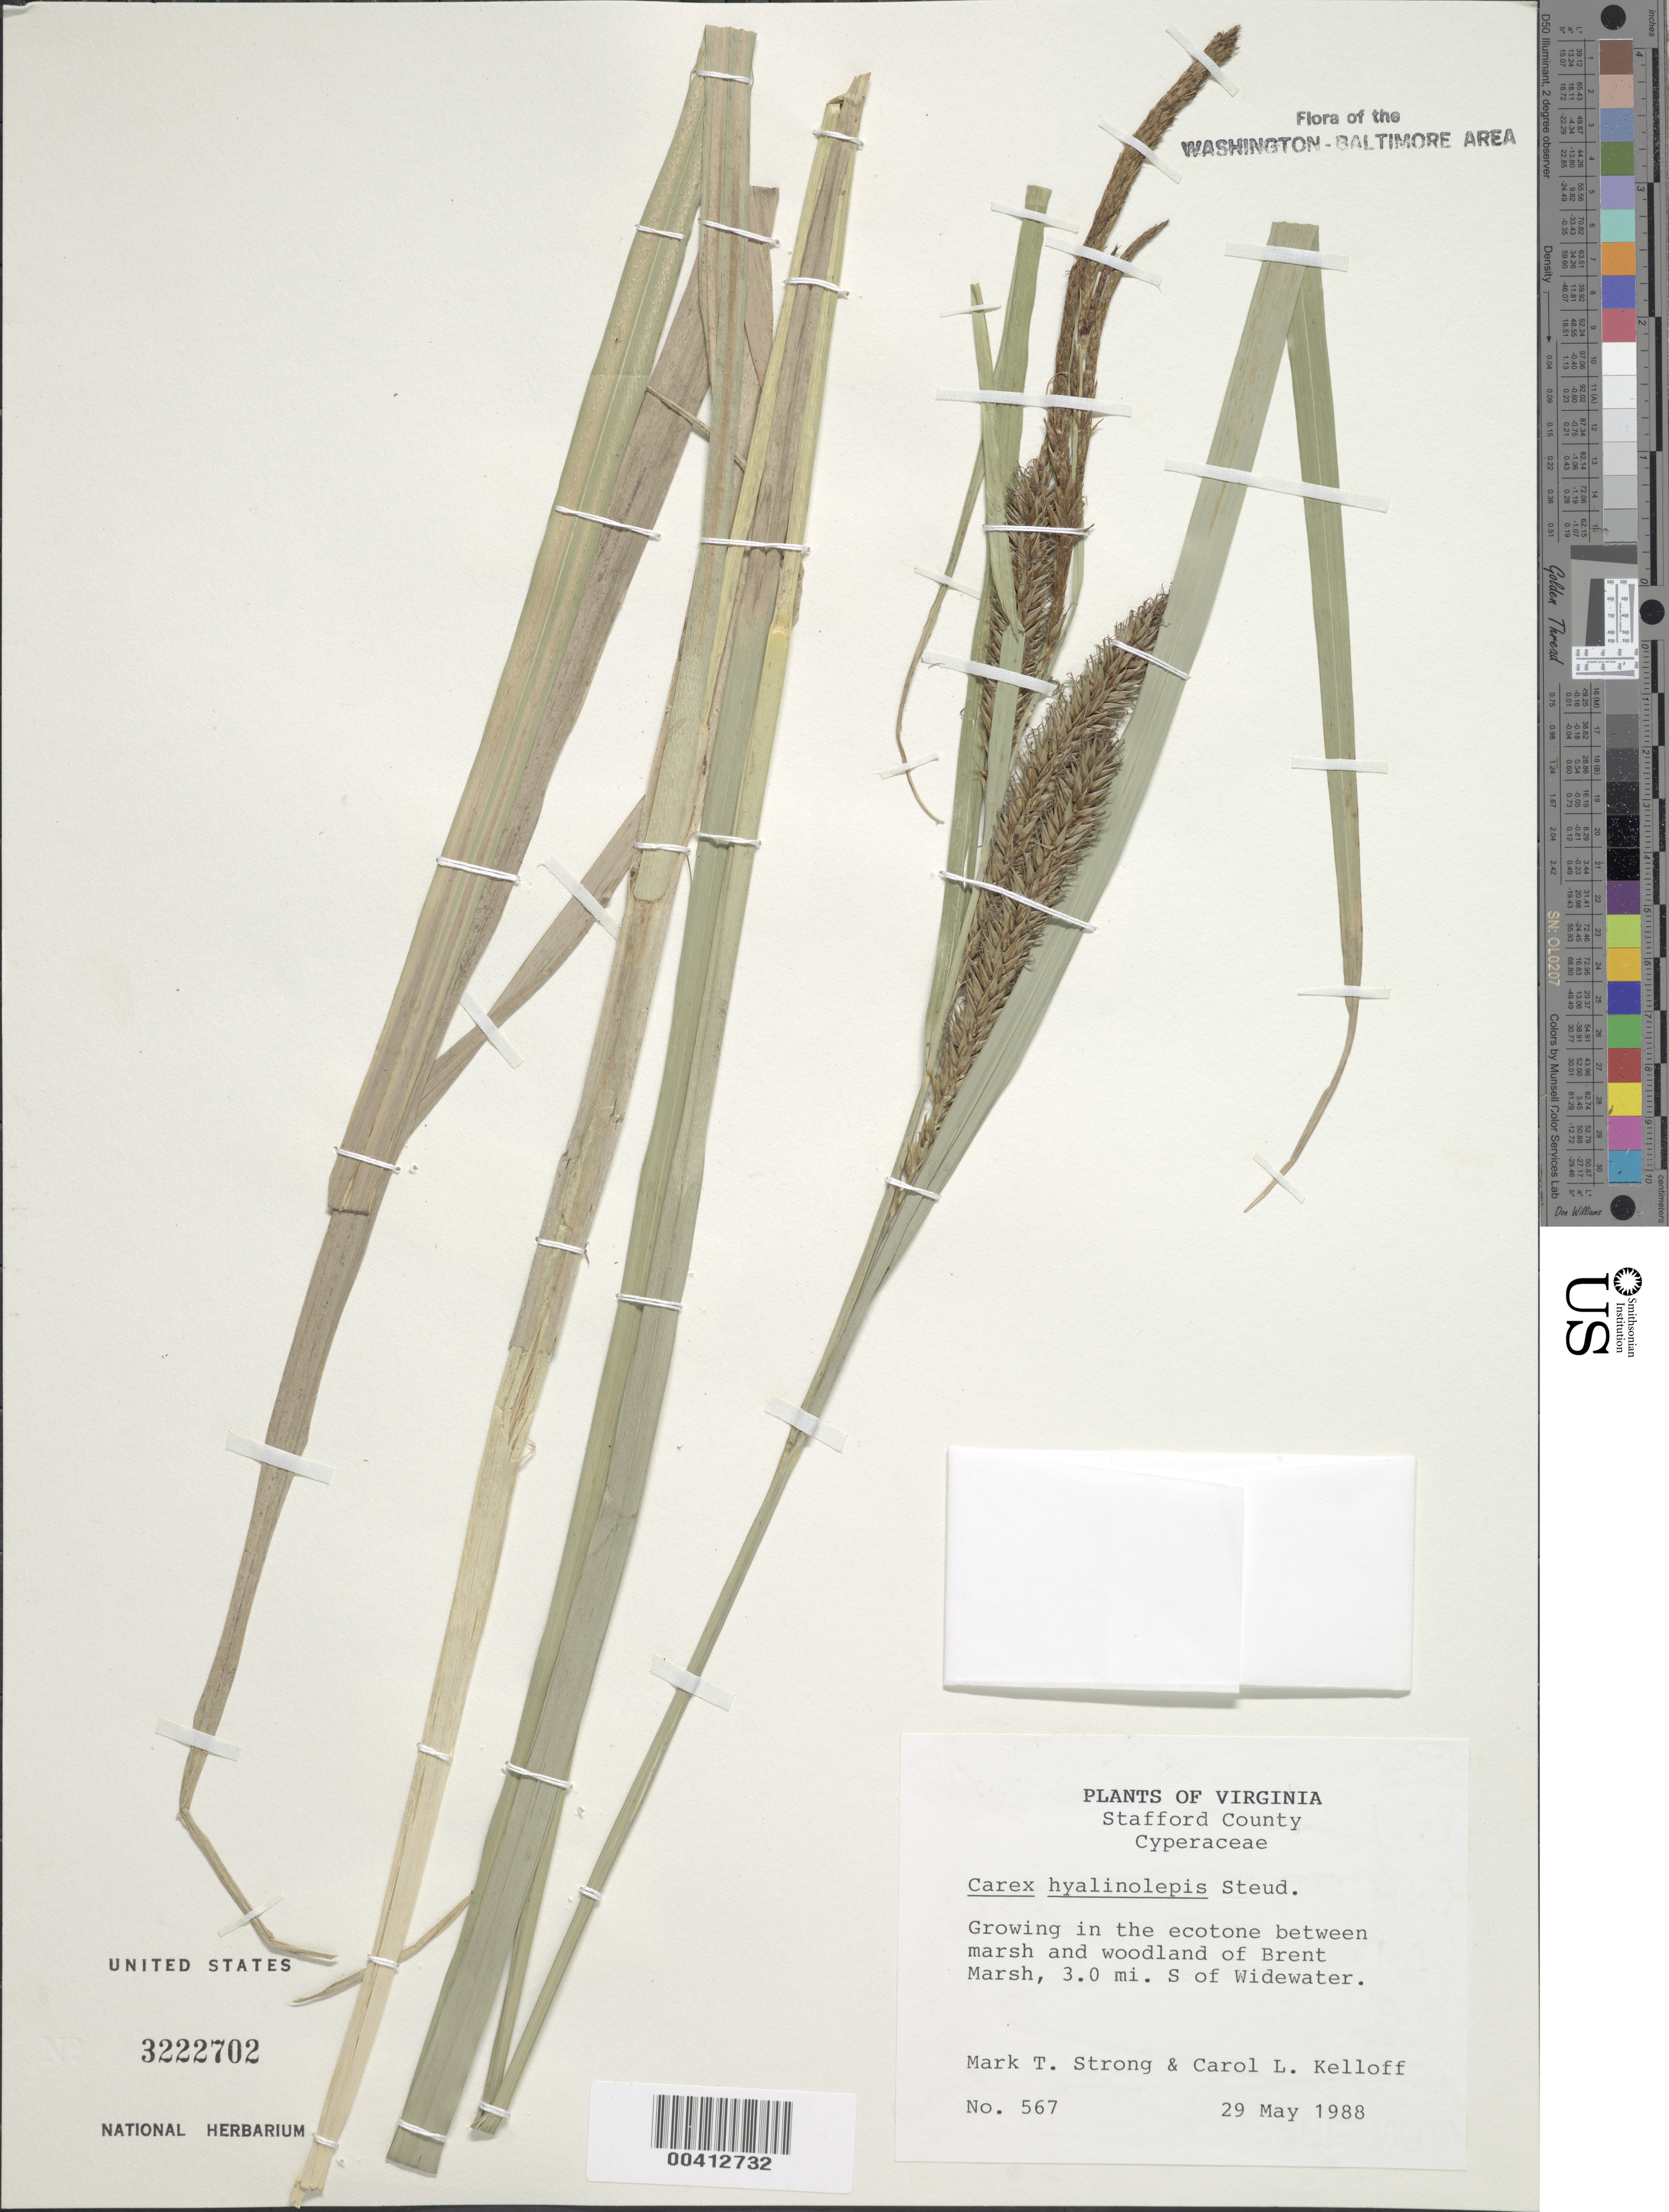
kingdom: Plantae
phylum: Tracheophyta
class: Liliopsida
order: Poales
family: Cyperaceae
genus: Carex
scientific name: Carex hyalinolepis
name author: Steud.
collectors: M. T. Strong & C. L. Kelloff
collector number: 567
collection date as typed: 29 May 1988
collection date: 1988-05-29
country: United States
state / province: Virginia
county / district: Stafford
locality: S of Widewater, Brent Marsh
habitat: Ecotone between marsh and woodland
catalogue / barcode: US 3222702